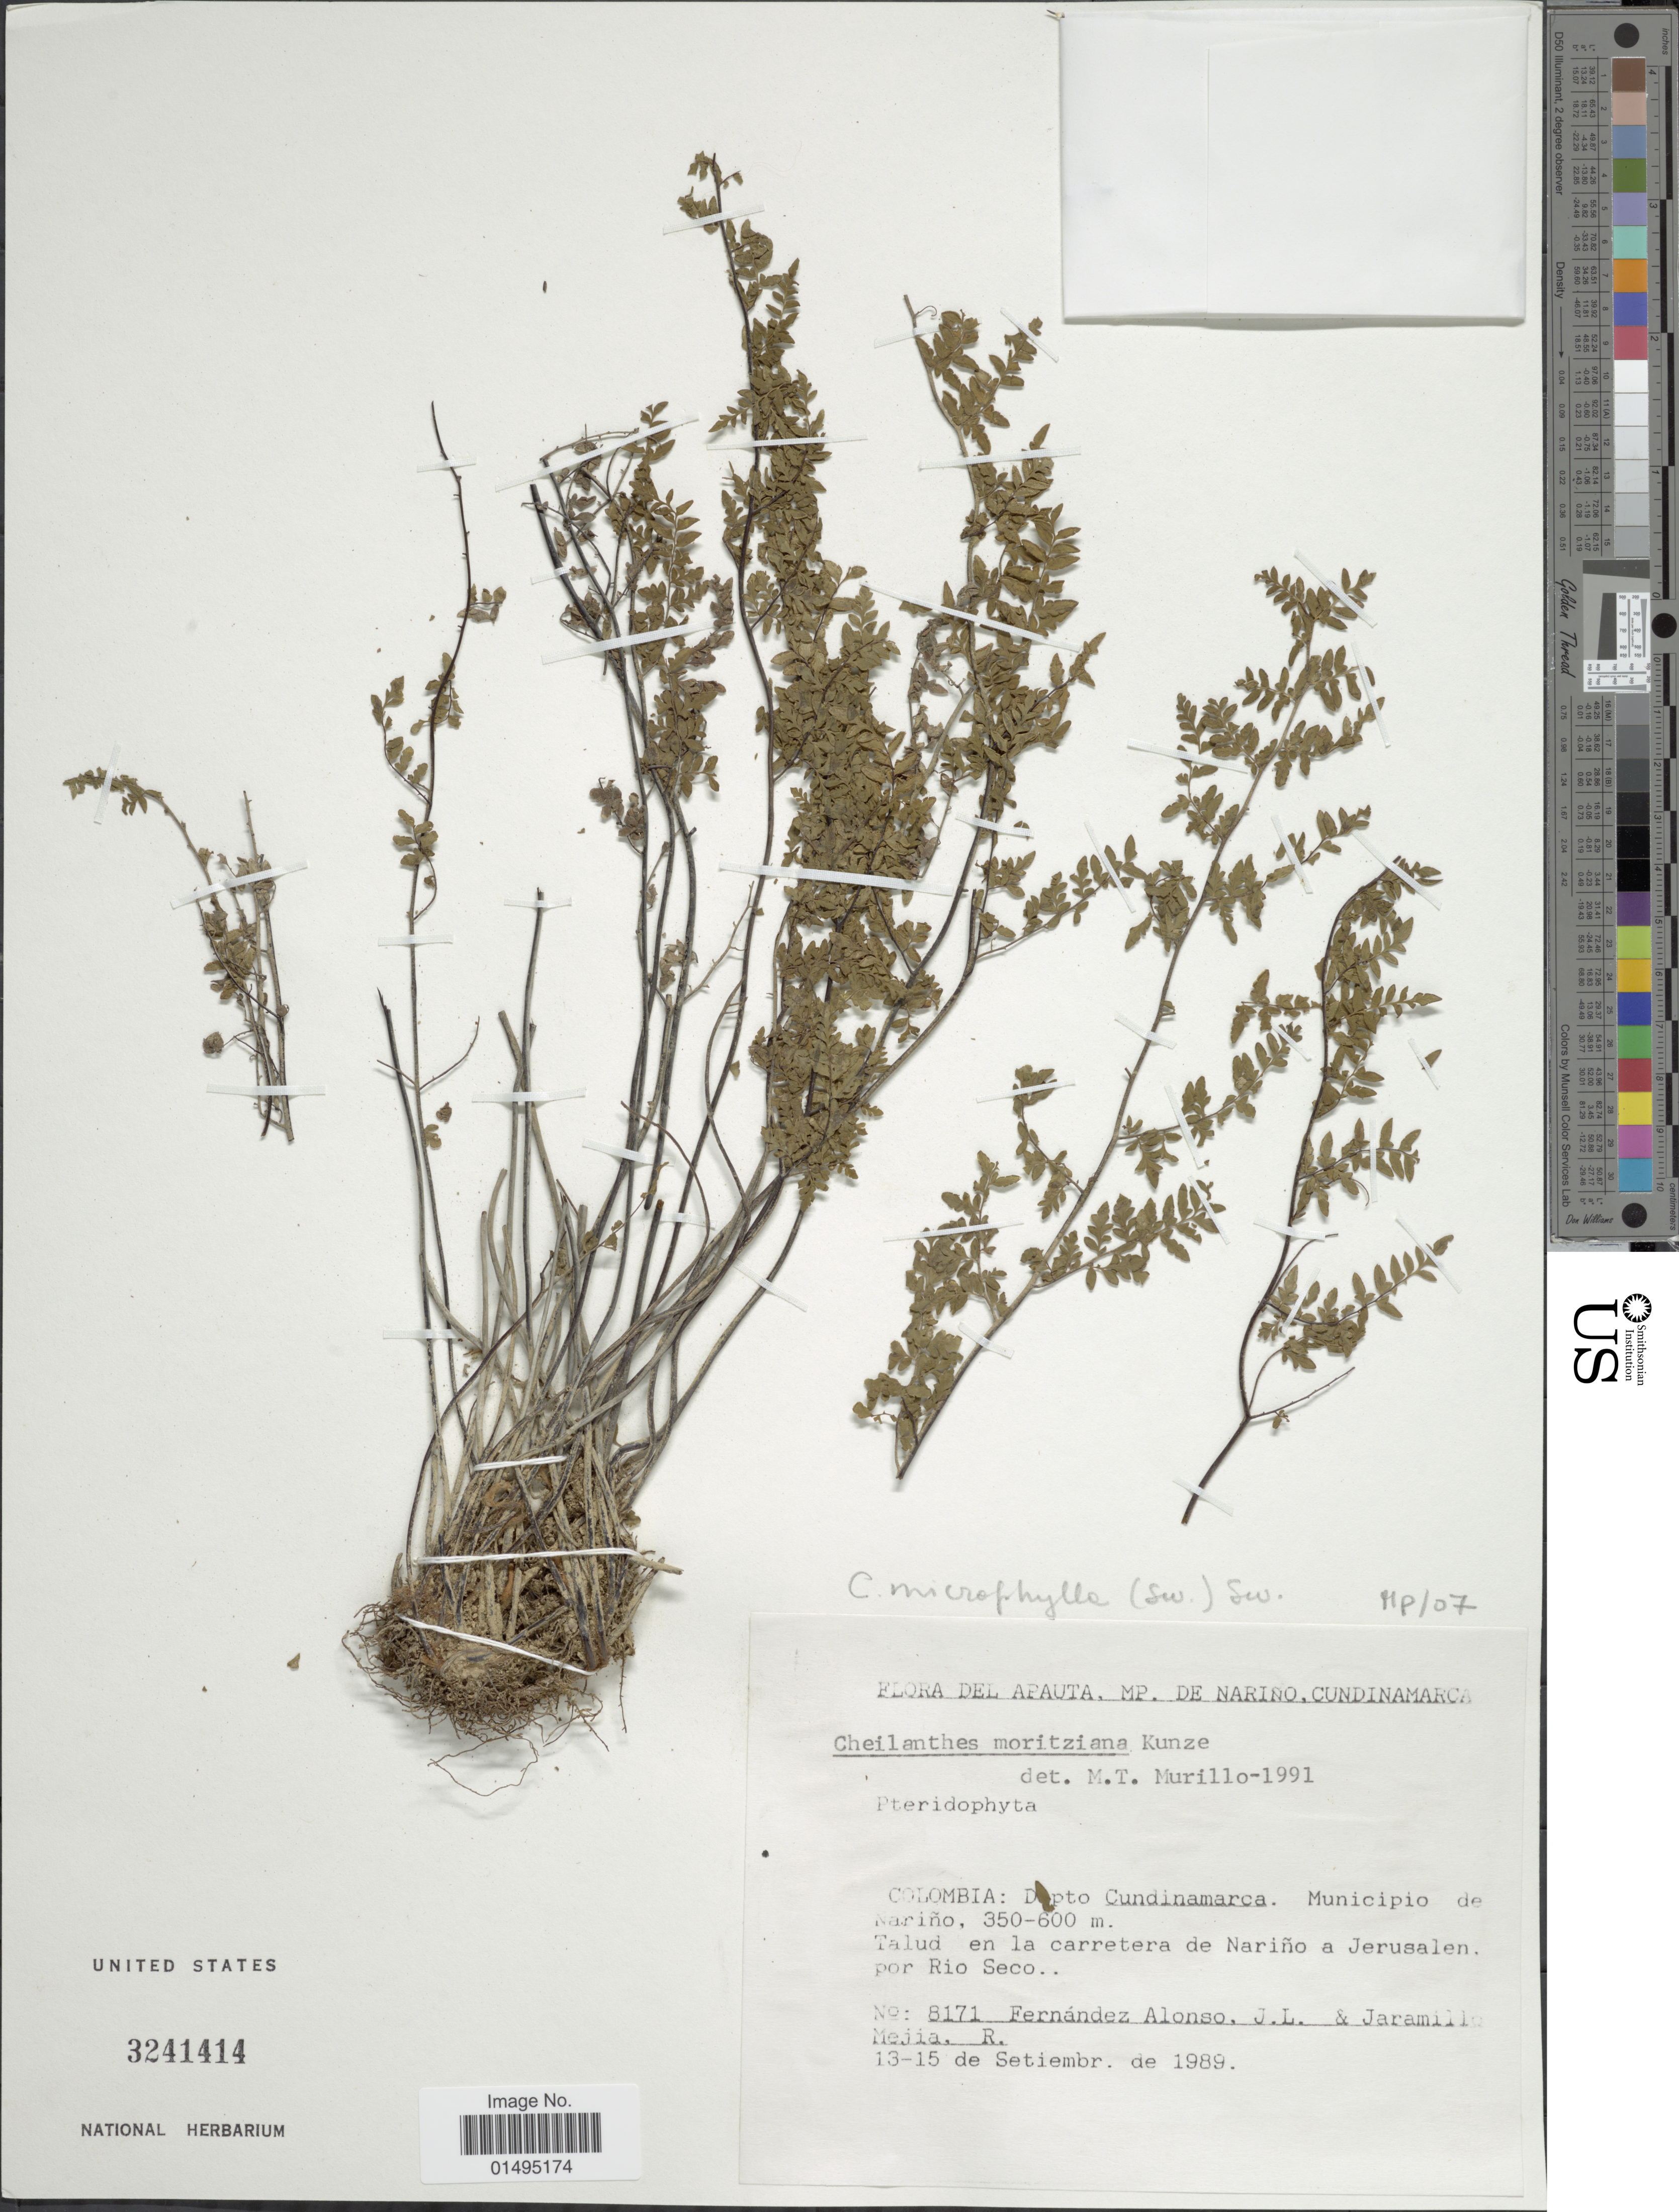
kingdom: Plantae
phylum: Tracheophyta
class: Polypodiopsida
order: Polypodiales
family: Pteridaceae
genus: Myriopteris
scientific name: Myriopteris microphylla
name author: (Sw.) Grusz & Windham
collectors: J. L. Fernández-Alonso & R. Jaramillo M.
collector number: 8171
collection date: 1989-09-13/1989-09-15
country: Colombia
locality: Colombia: Depto Cundinamarca, municipio de Narino, del Apauta, Talud en la carretera de Narino a Jerusalen por Rio Seco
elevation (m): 350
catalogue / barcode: US 3241414